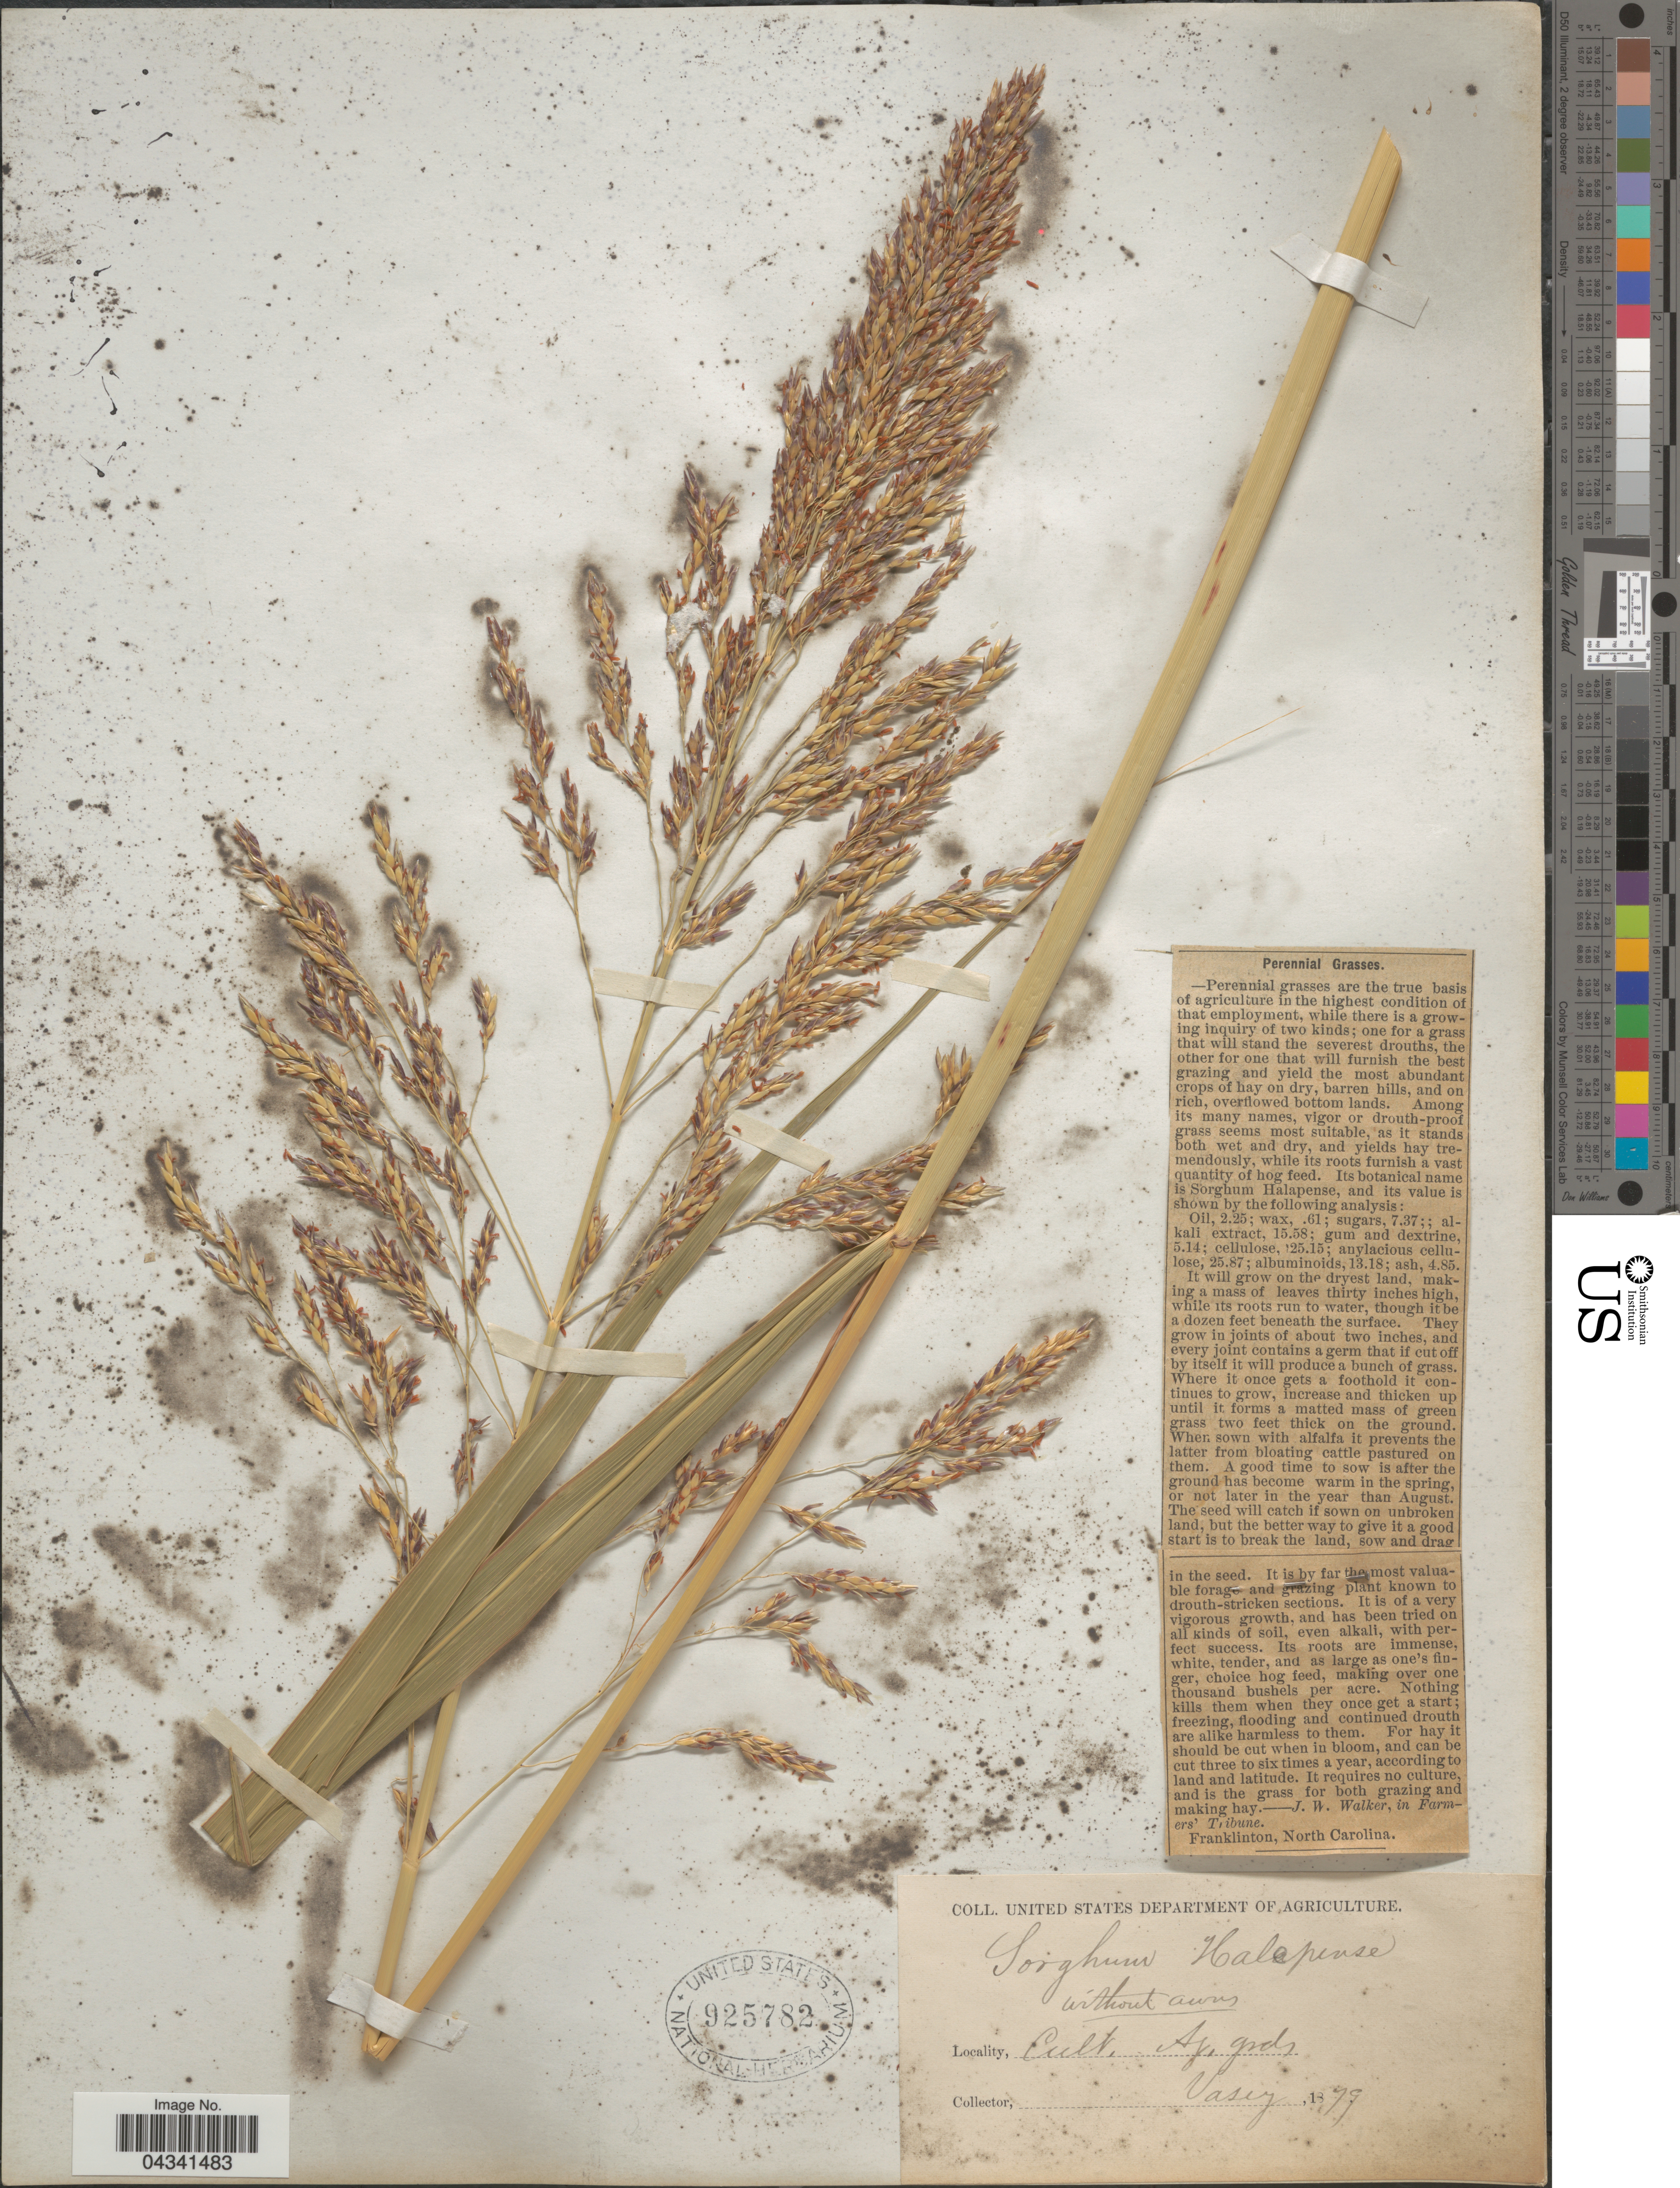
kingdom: Plantae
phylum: Tracheophyta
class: Liliopsida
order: Poales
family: Poaceae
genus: Sorghum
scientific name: Sorghum halepense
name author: (L.) Pers.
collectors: Vasey, --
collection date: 1879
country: United States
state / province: North Carolina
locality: Franklinton. Cult. Ag. grds.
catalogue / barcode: US 925782